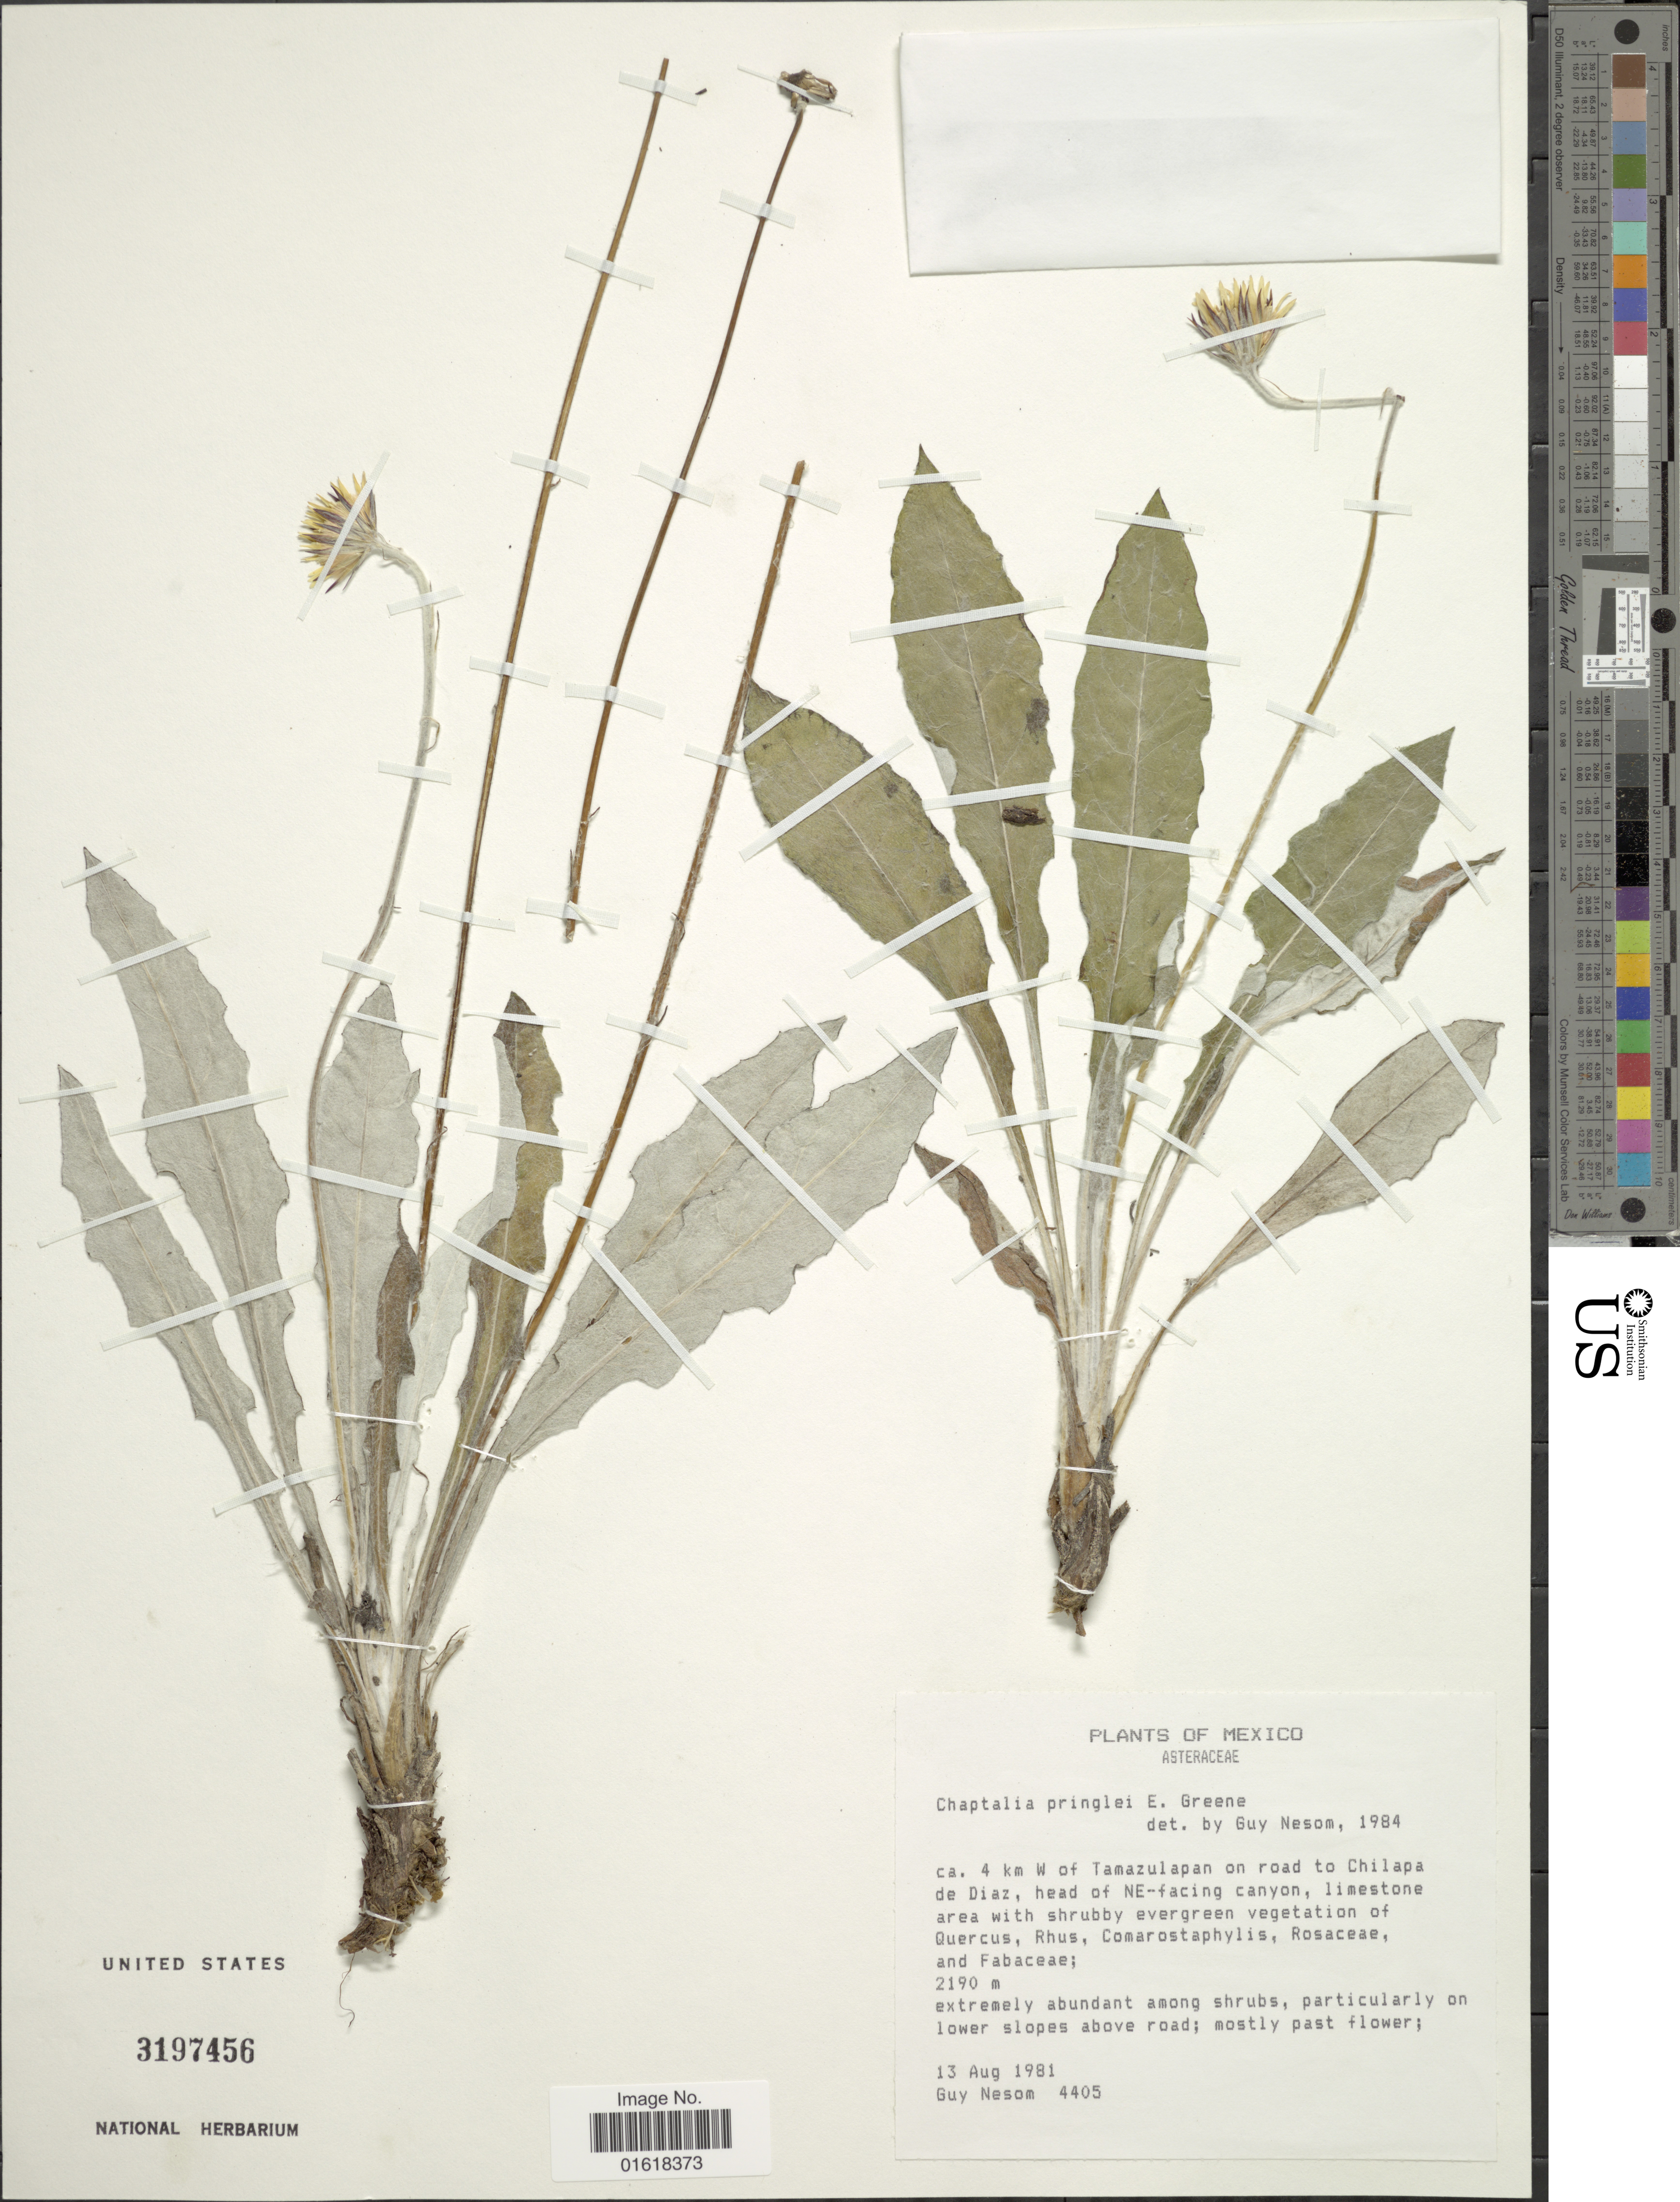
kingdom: Plantae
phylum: Tracheophyta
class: Magnoliopsida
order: Asterales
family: Asteraceae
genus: Chaptalia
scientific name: Chaptalia pringlei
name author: Greene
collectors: G. Nesom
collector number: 4405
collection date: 1981-08-13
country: Mexico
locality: Ca. 4 km W of Tamazulapan on road to Chilapa de Diaz, head of NE-facing canyon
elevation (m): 2190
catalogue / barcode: US 3197456